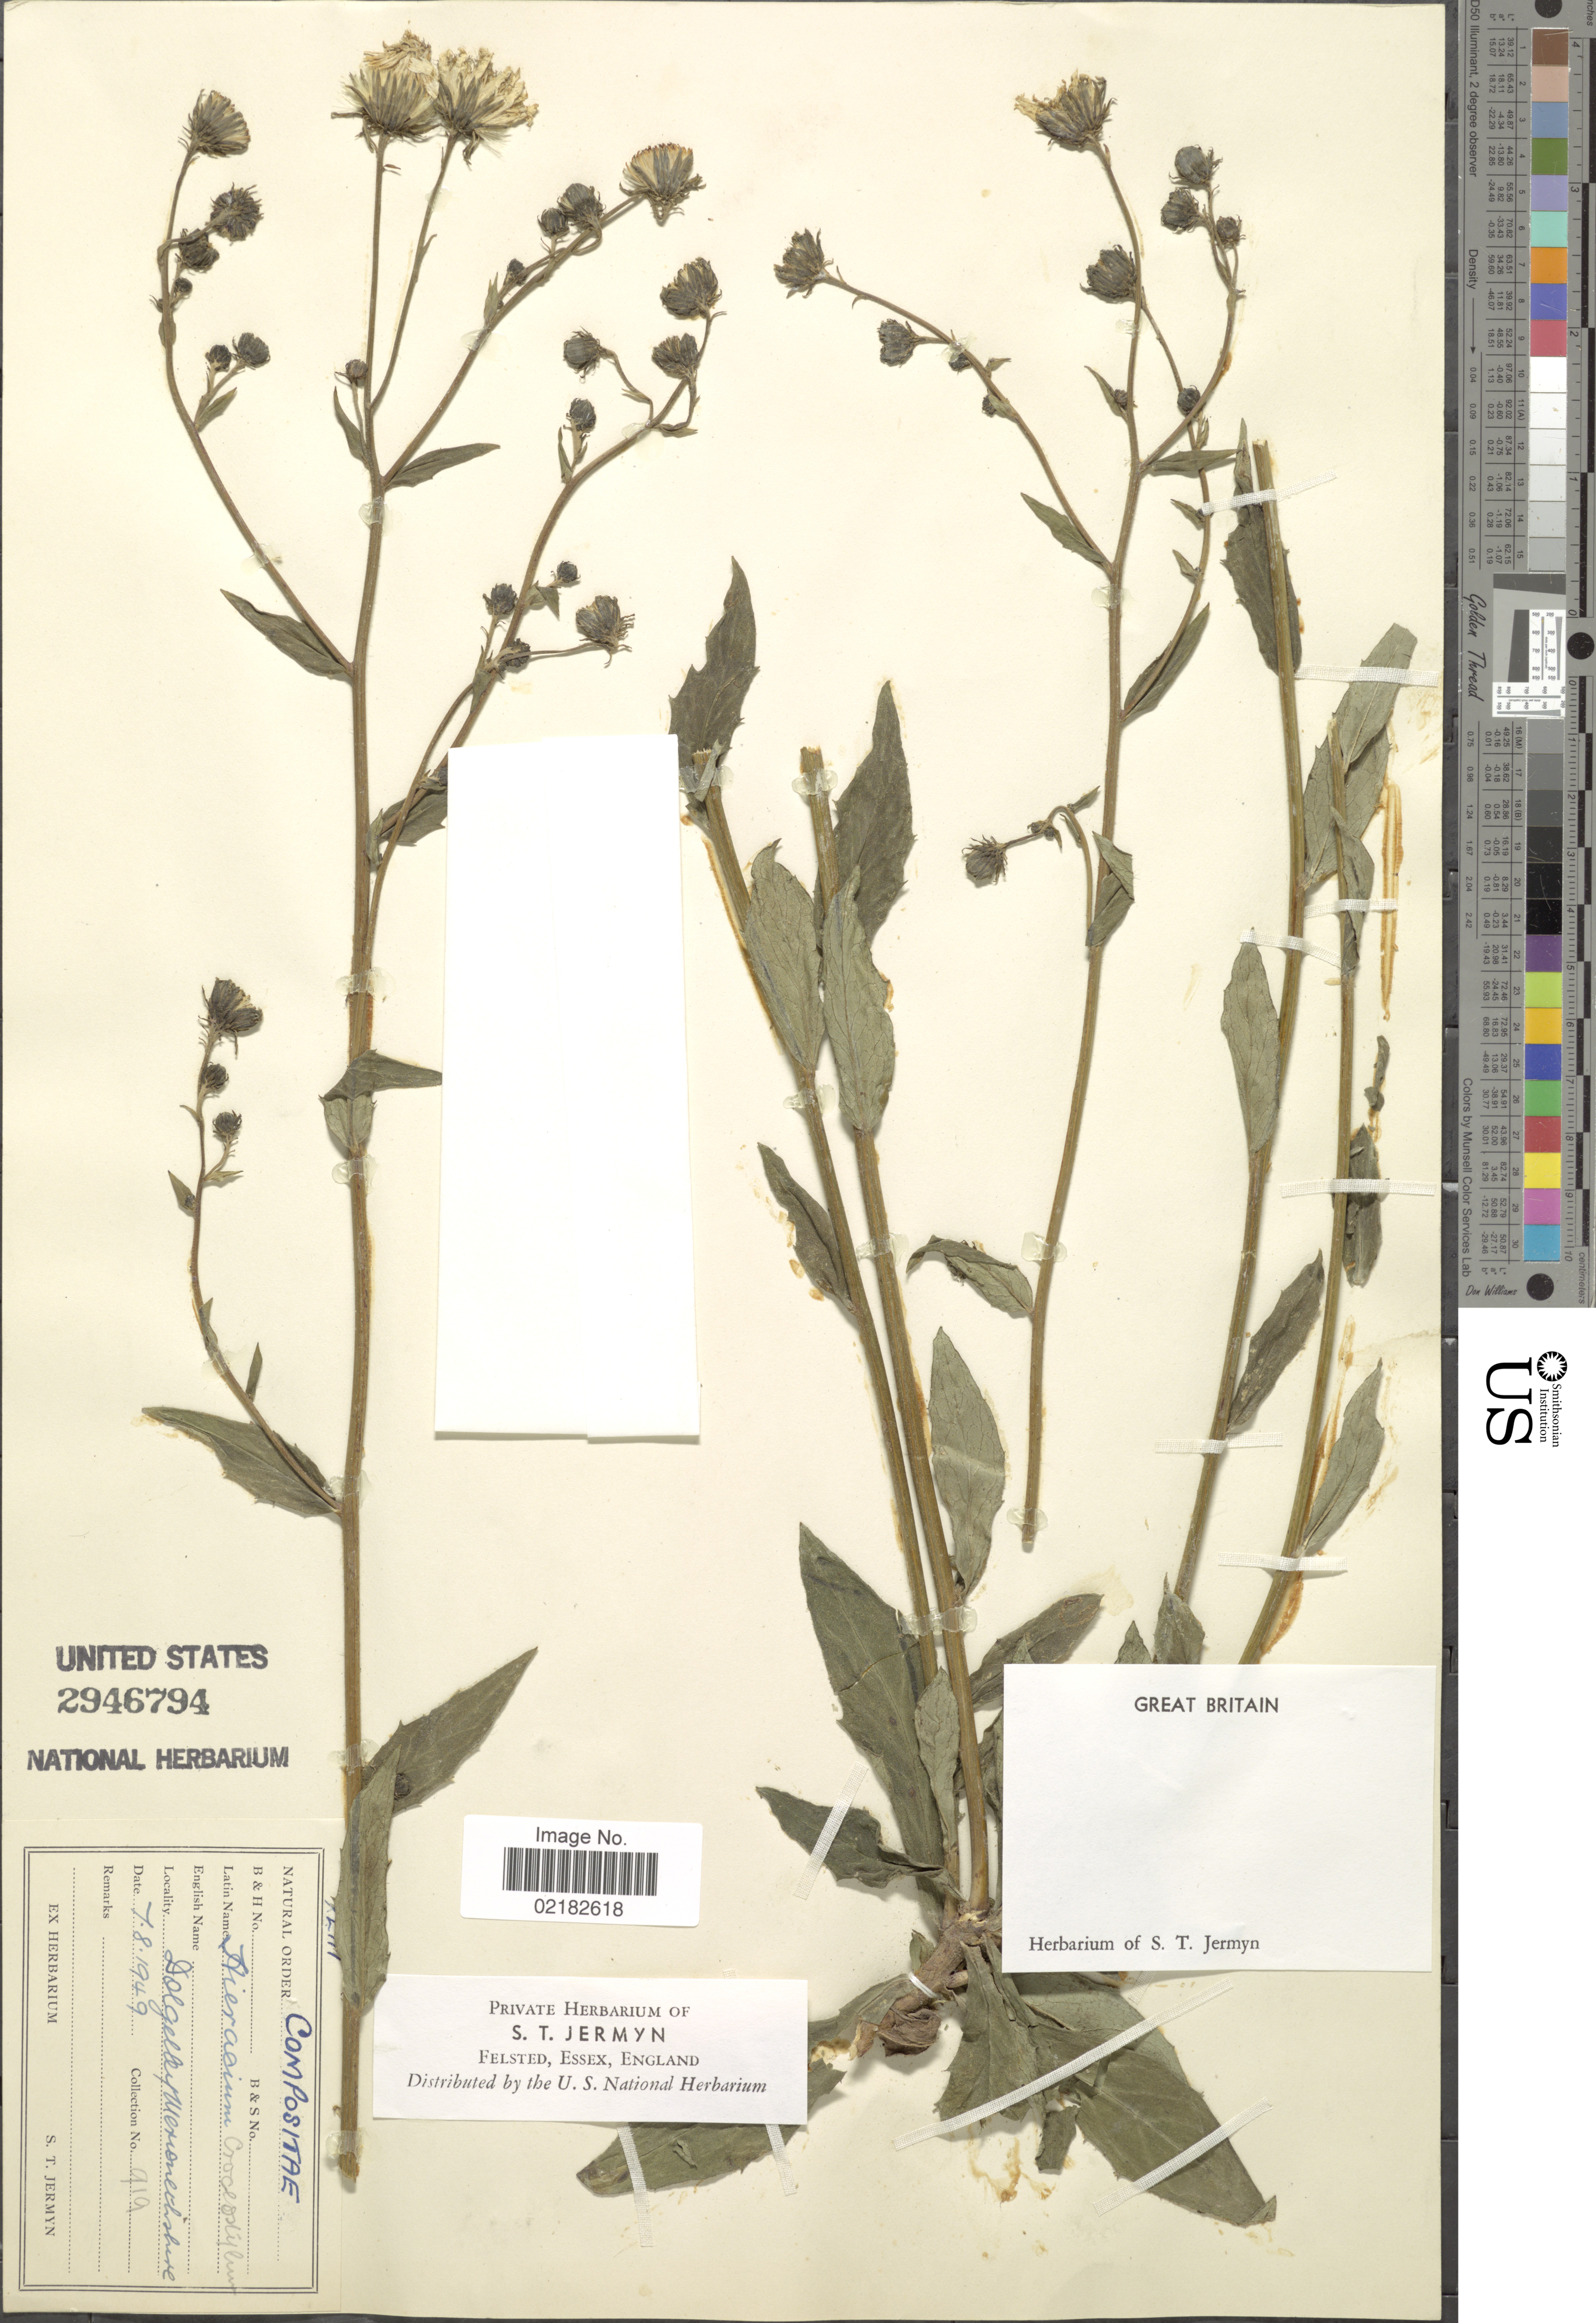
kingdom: Plantae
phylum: Tracheophyta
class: Magnoliopsida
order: Asterales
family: Asteraceae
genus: Hieracium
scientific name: Hieracium sabaudum subsp. vagum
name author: Zahn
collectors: ex herb. S. T. Jermyn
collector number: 919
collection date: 1949-08-07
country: United Kingdom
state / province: Wales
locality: Dolgelley, Merionethshire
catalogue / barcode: US 2946794